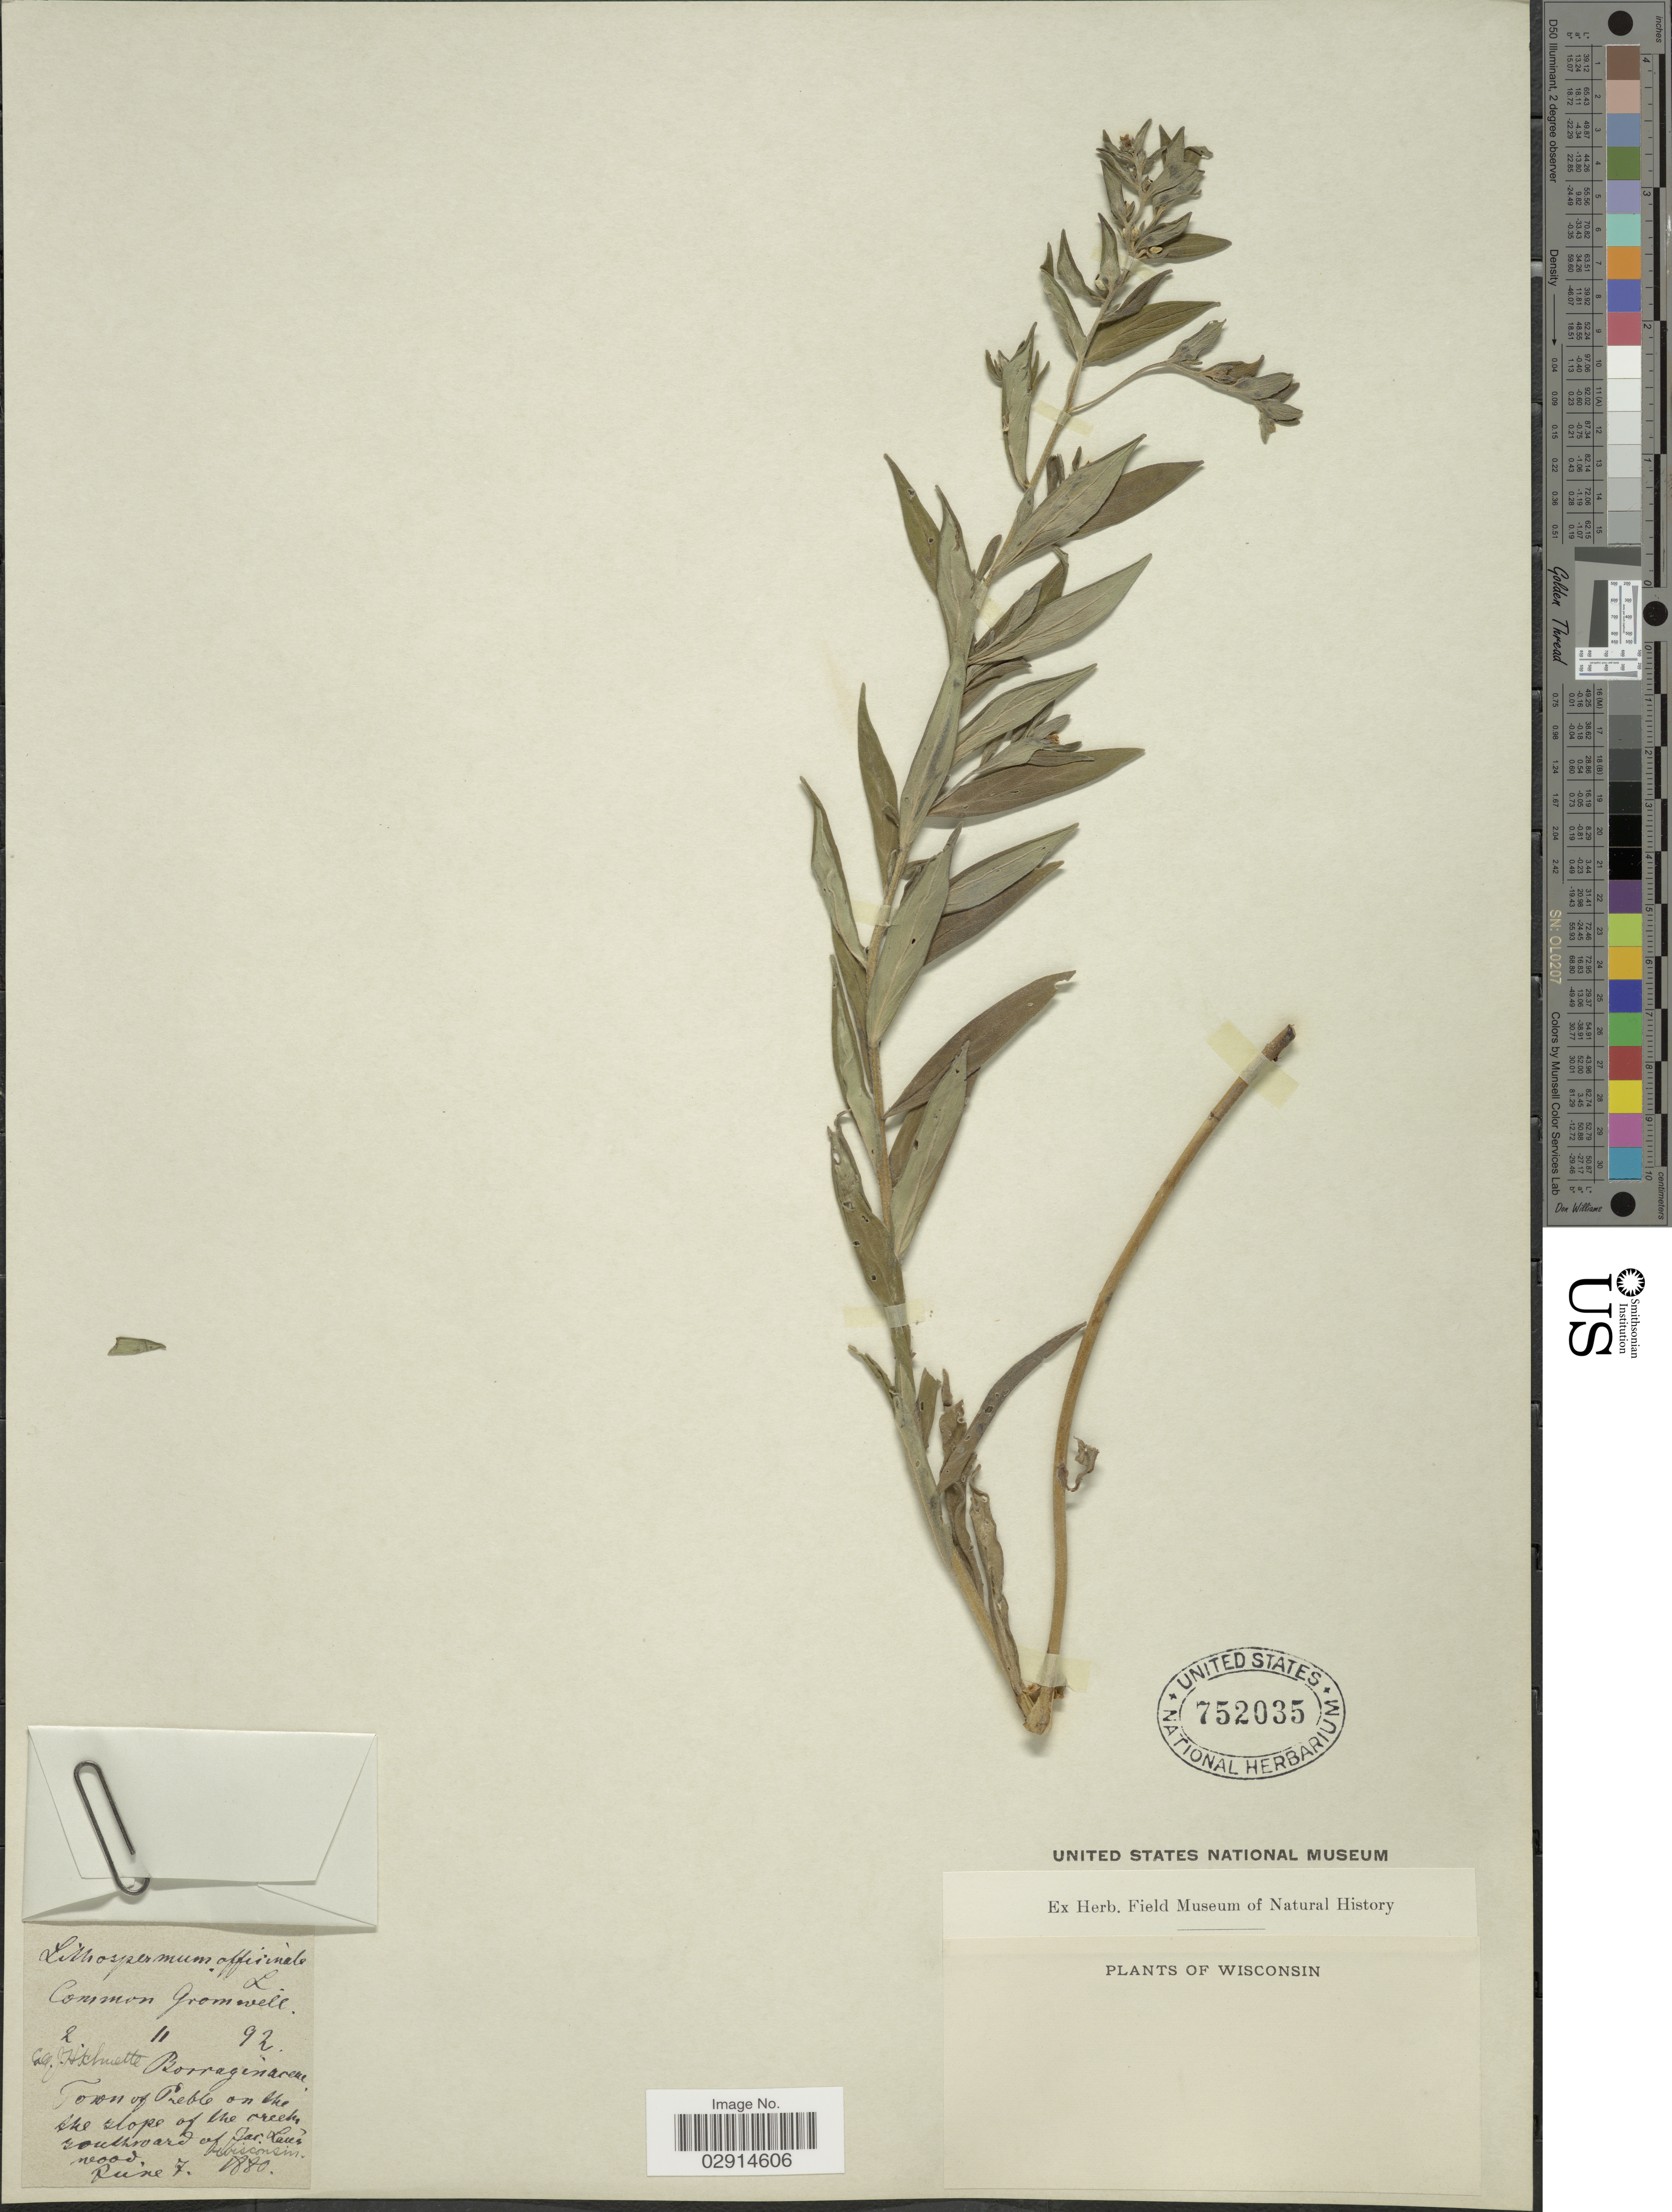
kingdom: Plantae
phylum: Tracheophyta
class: Magnoliopsida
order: Boraginales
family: Boraginaceae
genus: Lithospermum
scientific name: Lithospermum officinale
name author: L.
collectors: J. H. Schuette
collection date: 1880-06-07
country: United States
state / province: Wisconsin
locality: Town of Preble, on the slope of the creeks southward of Jar. Lan's wood.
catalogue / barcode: US 752035